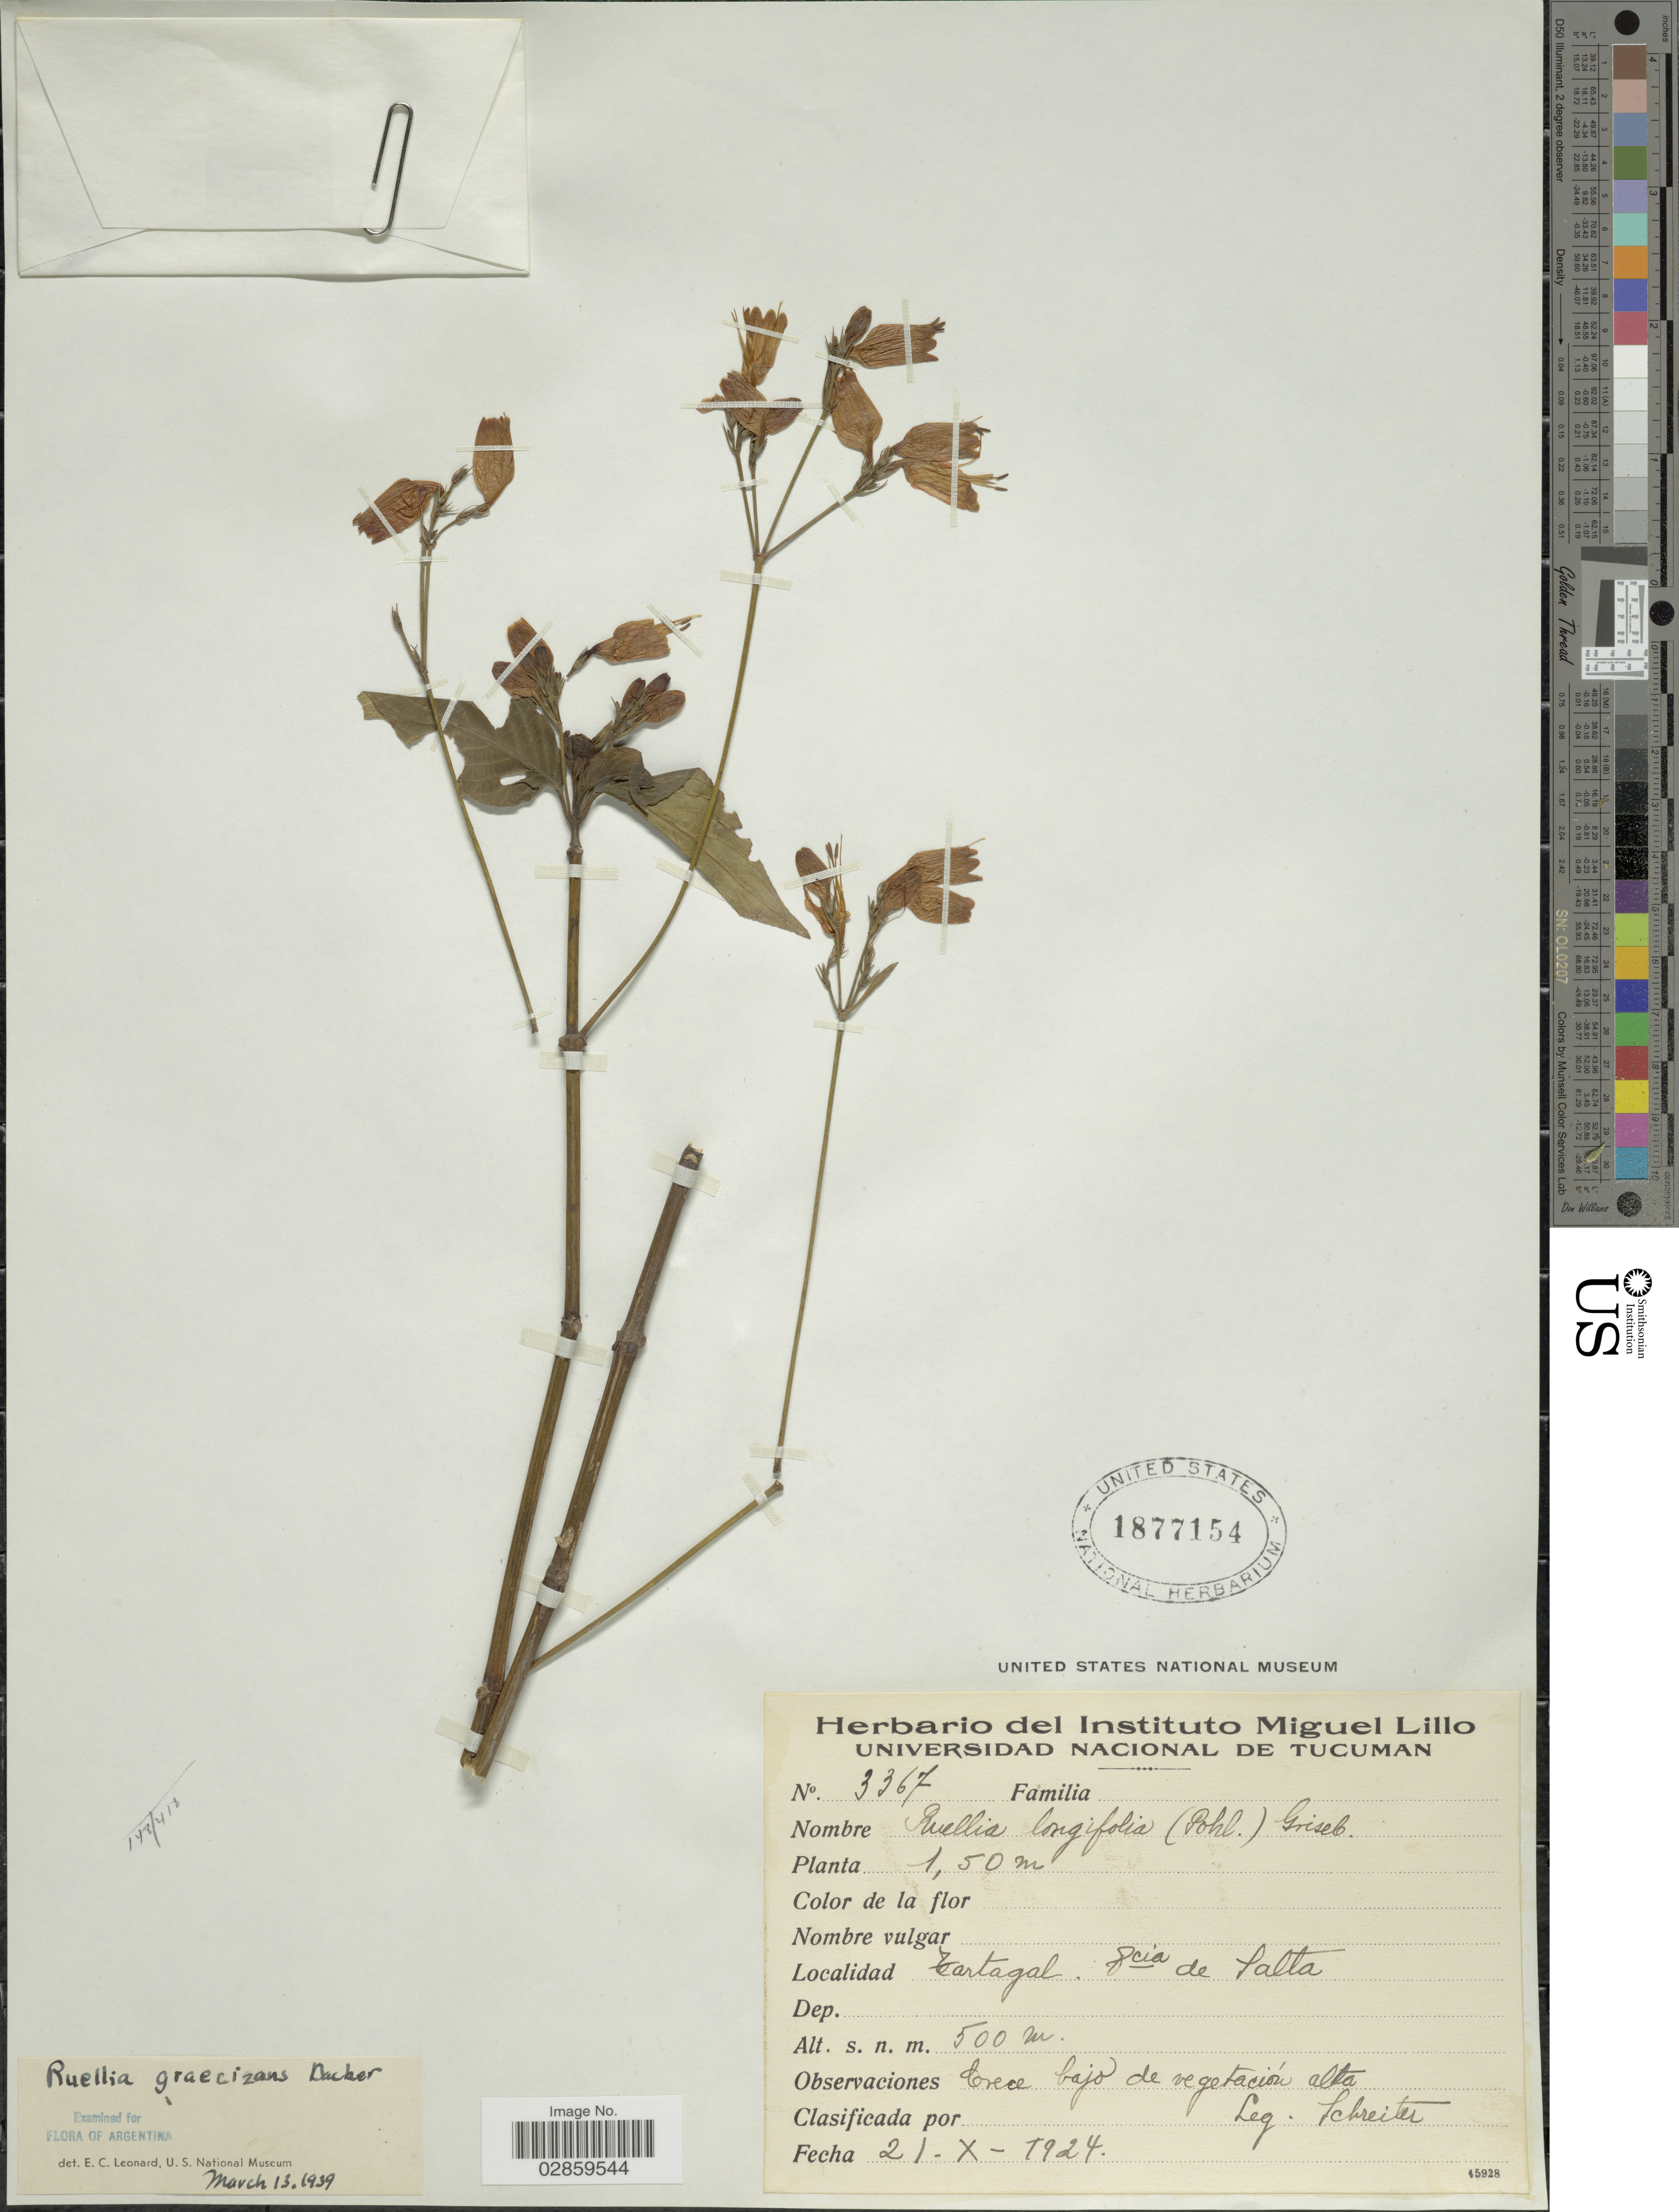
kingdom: Plantae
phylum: Tracheophyta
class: Magnoliopsida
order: Lamiales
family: Acanthaceae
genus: Ruellia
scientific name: Ruellia brevifolia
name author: (Pohl) C. Ezcurra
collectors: -. Schreiter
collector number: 3367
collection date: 1924-10-21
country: Argentina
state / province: Salta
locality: Tartagal.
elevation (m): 500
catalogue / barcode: US 1877154